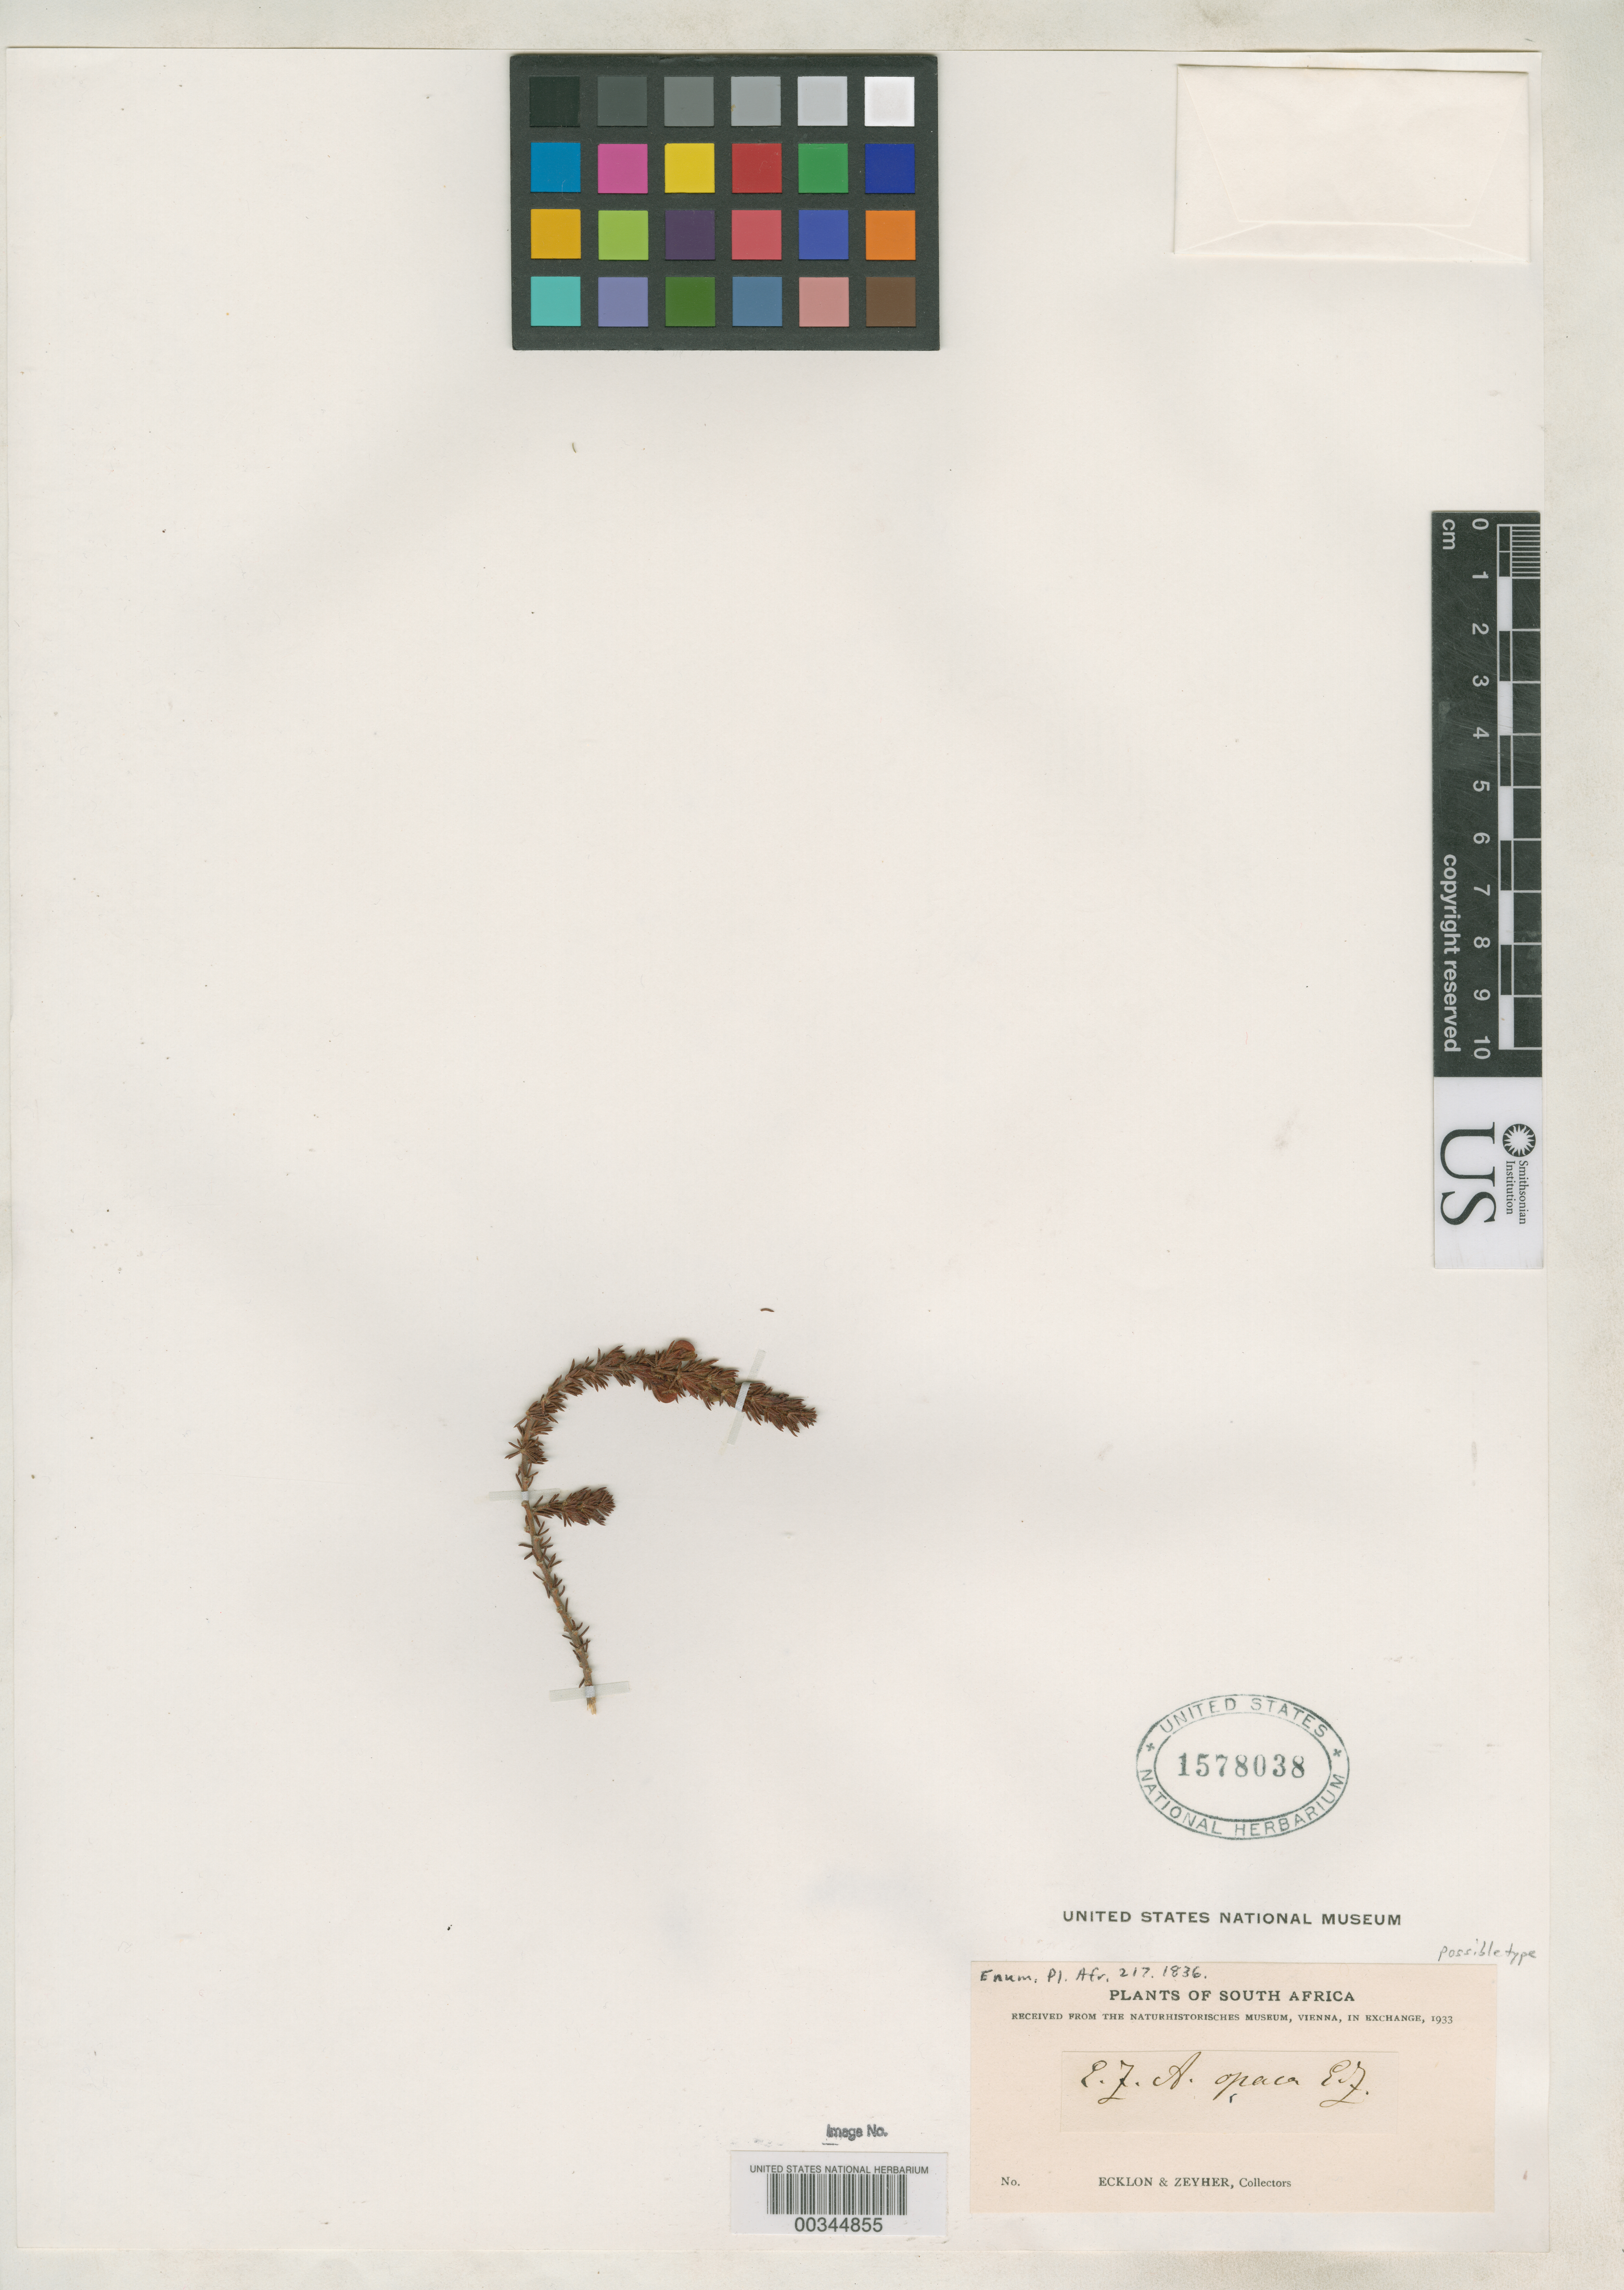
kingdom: Plantae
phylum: Tracheophyta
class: Magnoliopsida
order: Fabales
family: Fabaceae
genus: Aspalathus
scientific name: Aspalathus opaca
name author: Eckl. & Zeyh.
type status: Possible Type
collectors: C. F. Ecklon & C. Zeyher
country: South Africa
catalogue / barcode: US 1578038